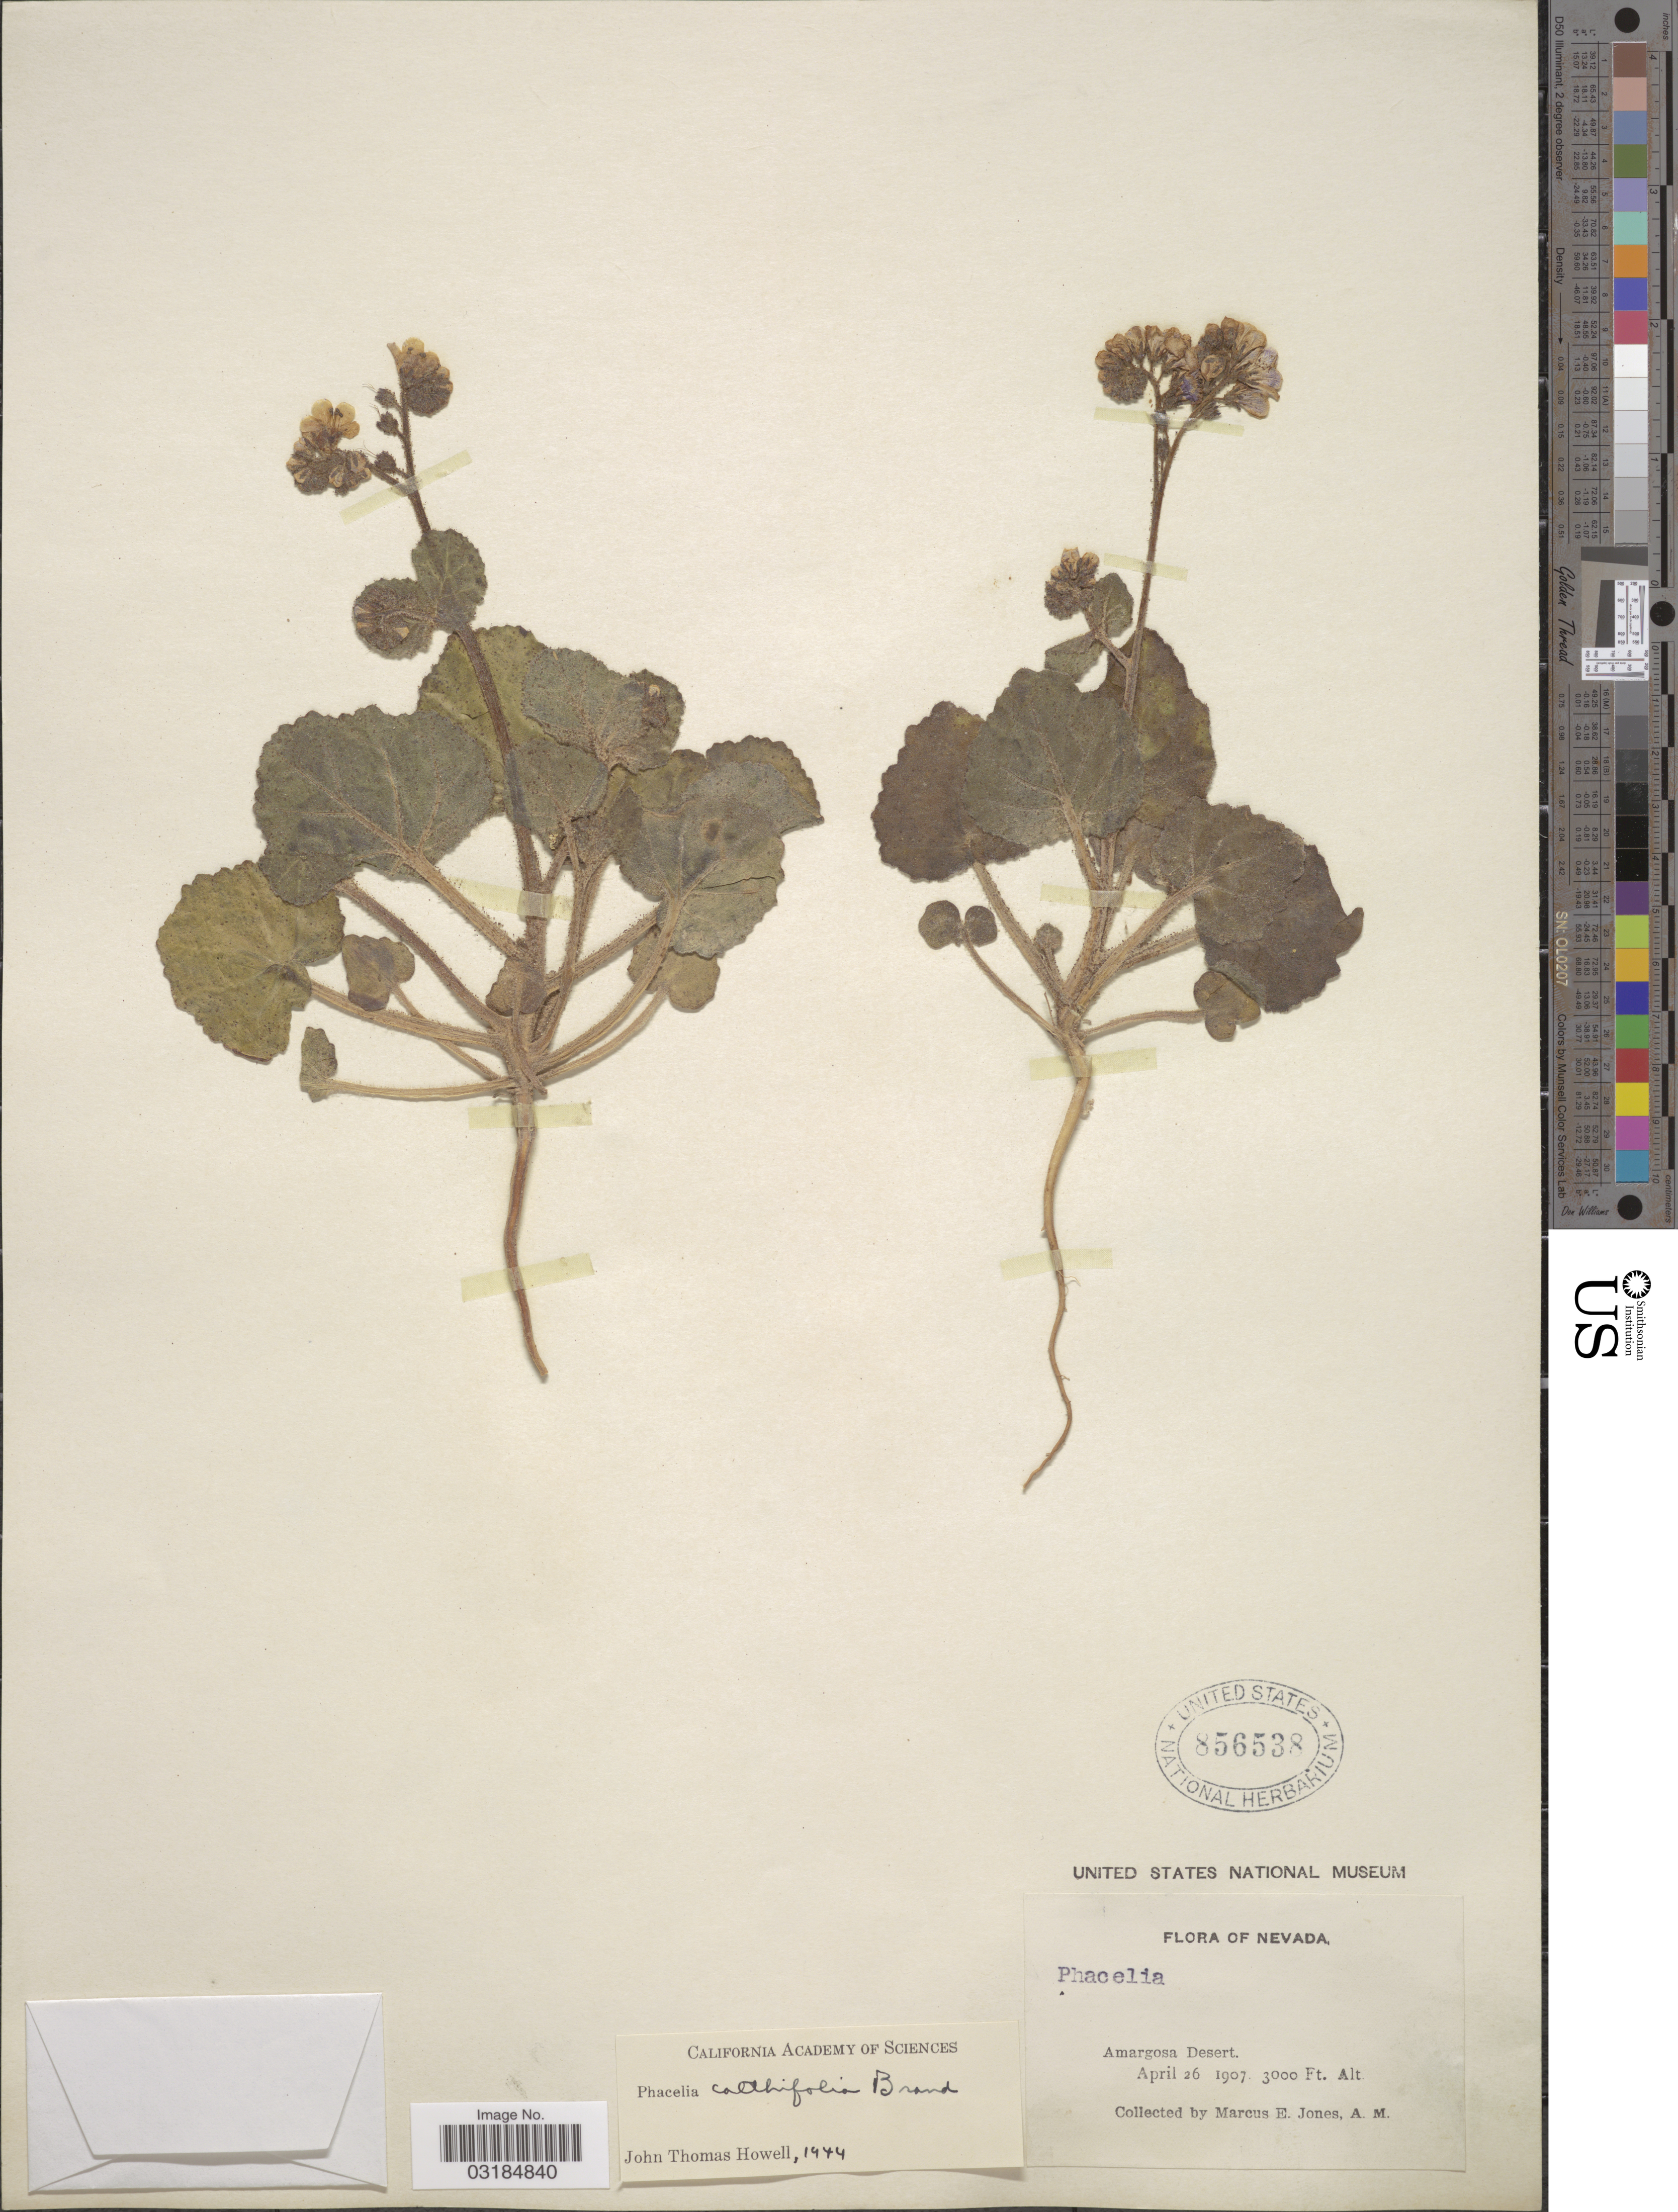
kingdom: Plantae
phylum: Tracheophyta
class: Magnoliopsida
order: Boraginales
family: Hydrophyllaceae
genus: Phacelia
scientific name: Phacelia calthifolia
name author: Brand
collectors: M. E. Jones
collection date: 1907-04-26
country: United States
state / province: Nevada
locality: Amargosa Desert.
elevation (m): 914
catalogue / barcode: US 856538